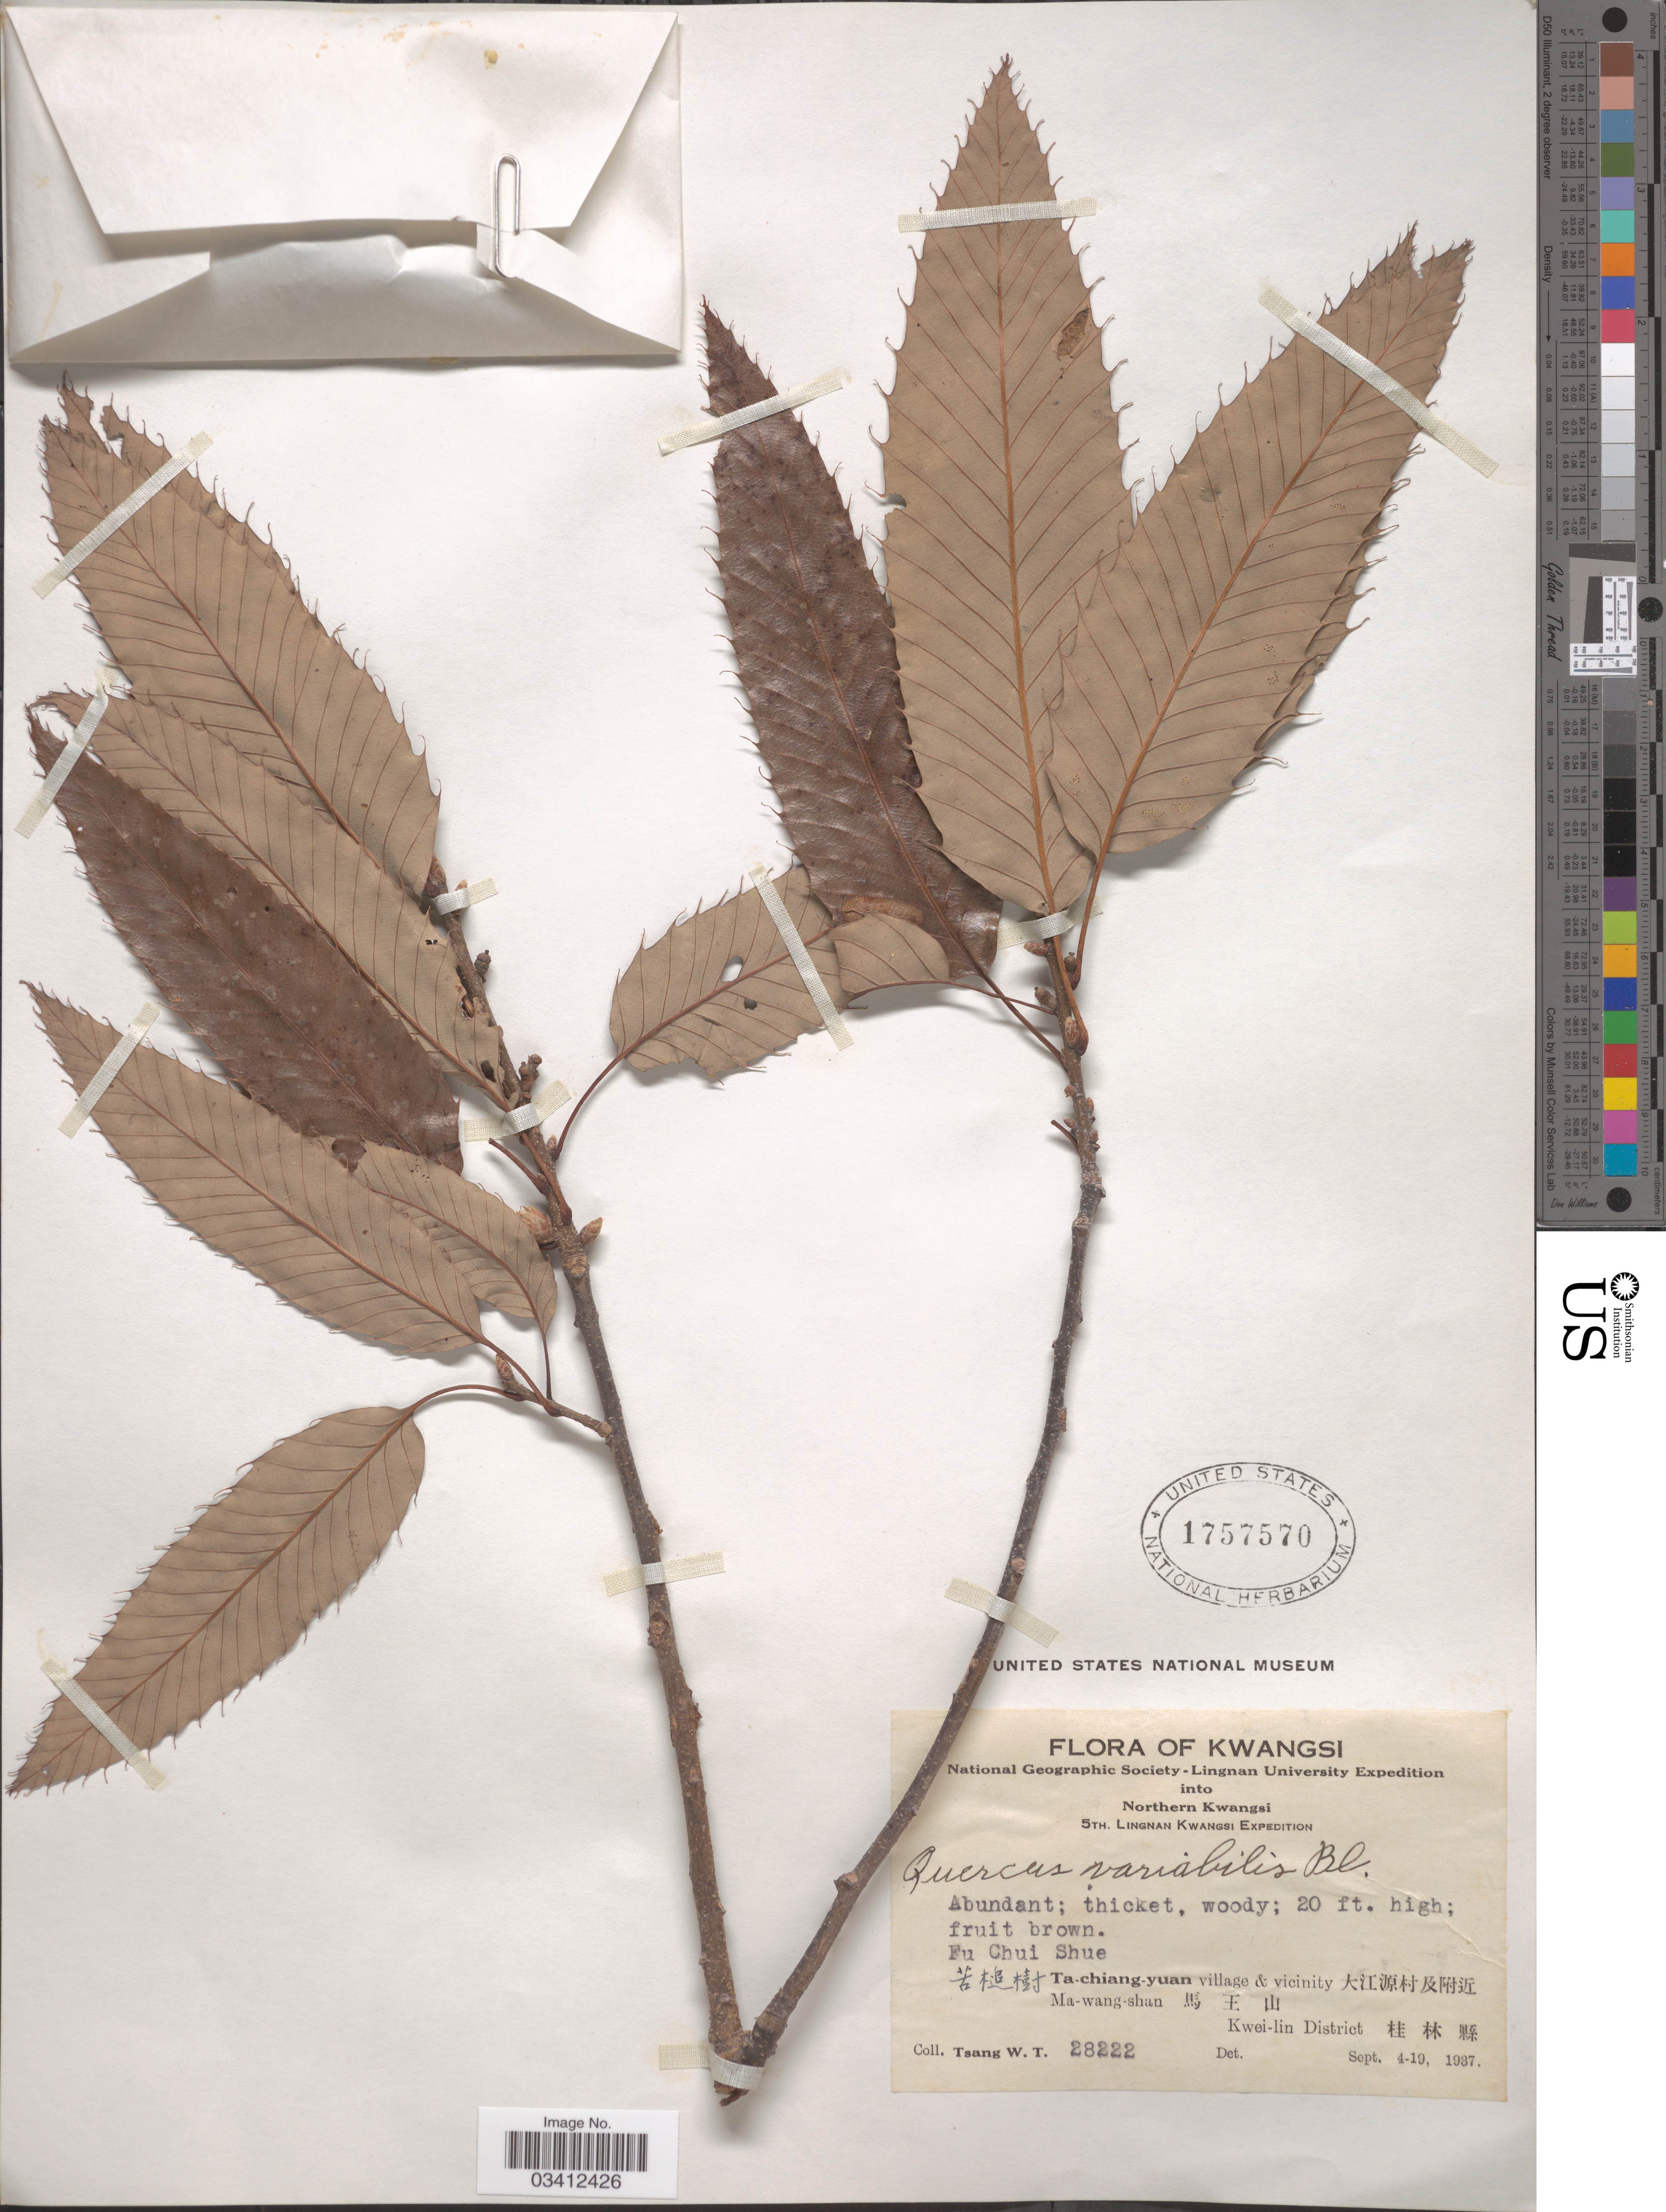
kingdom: Plantae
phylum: Tracheophyta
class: Magnoliopsida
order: Fagales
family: Fagaceae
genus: Quercus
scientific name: Quercus variabilis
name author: Blume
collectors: W. T. Tsang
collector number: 28222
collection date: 1937-09-04/1937-09-19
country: China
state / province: Guangxi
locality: Kwangsi. Northern Kwangsi. Fu Chui Shue. X. Ta-chiang-yuan village & vicinity X. Ma-wang-shan X. Kwei-lin District X.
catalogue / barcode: US 1757570